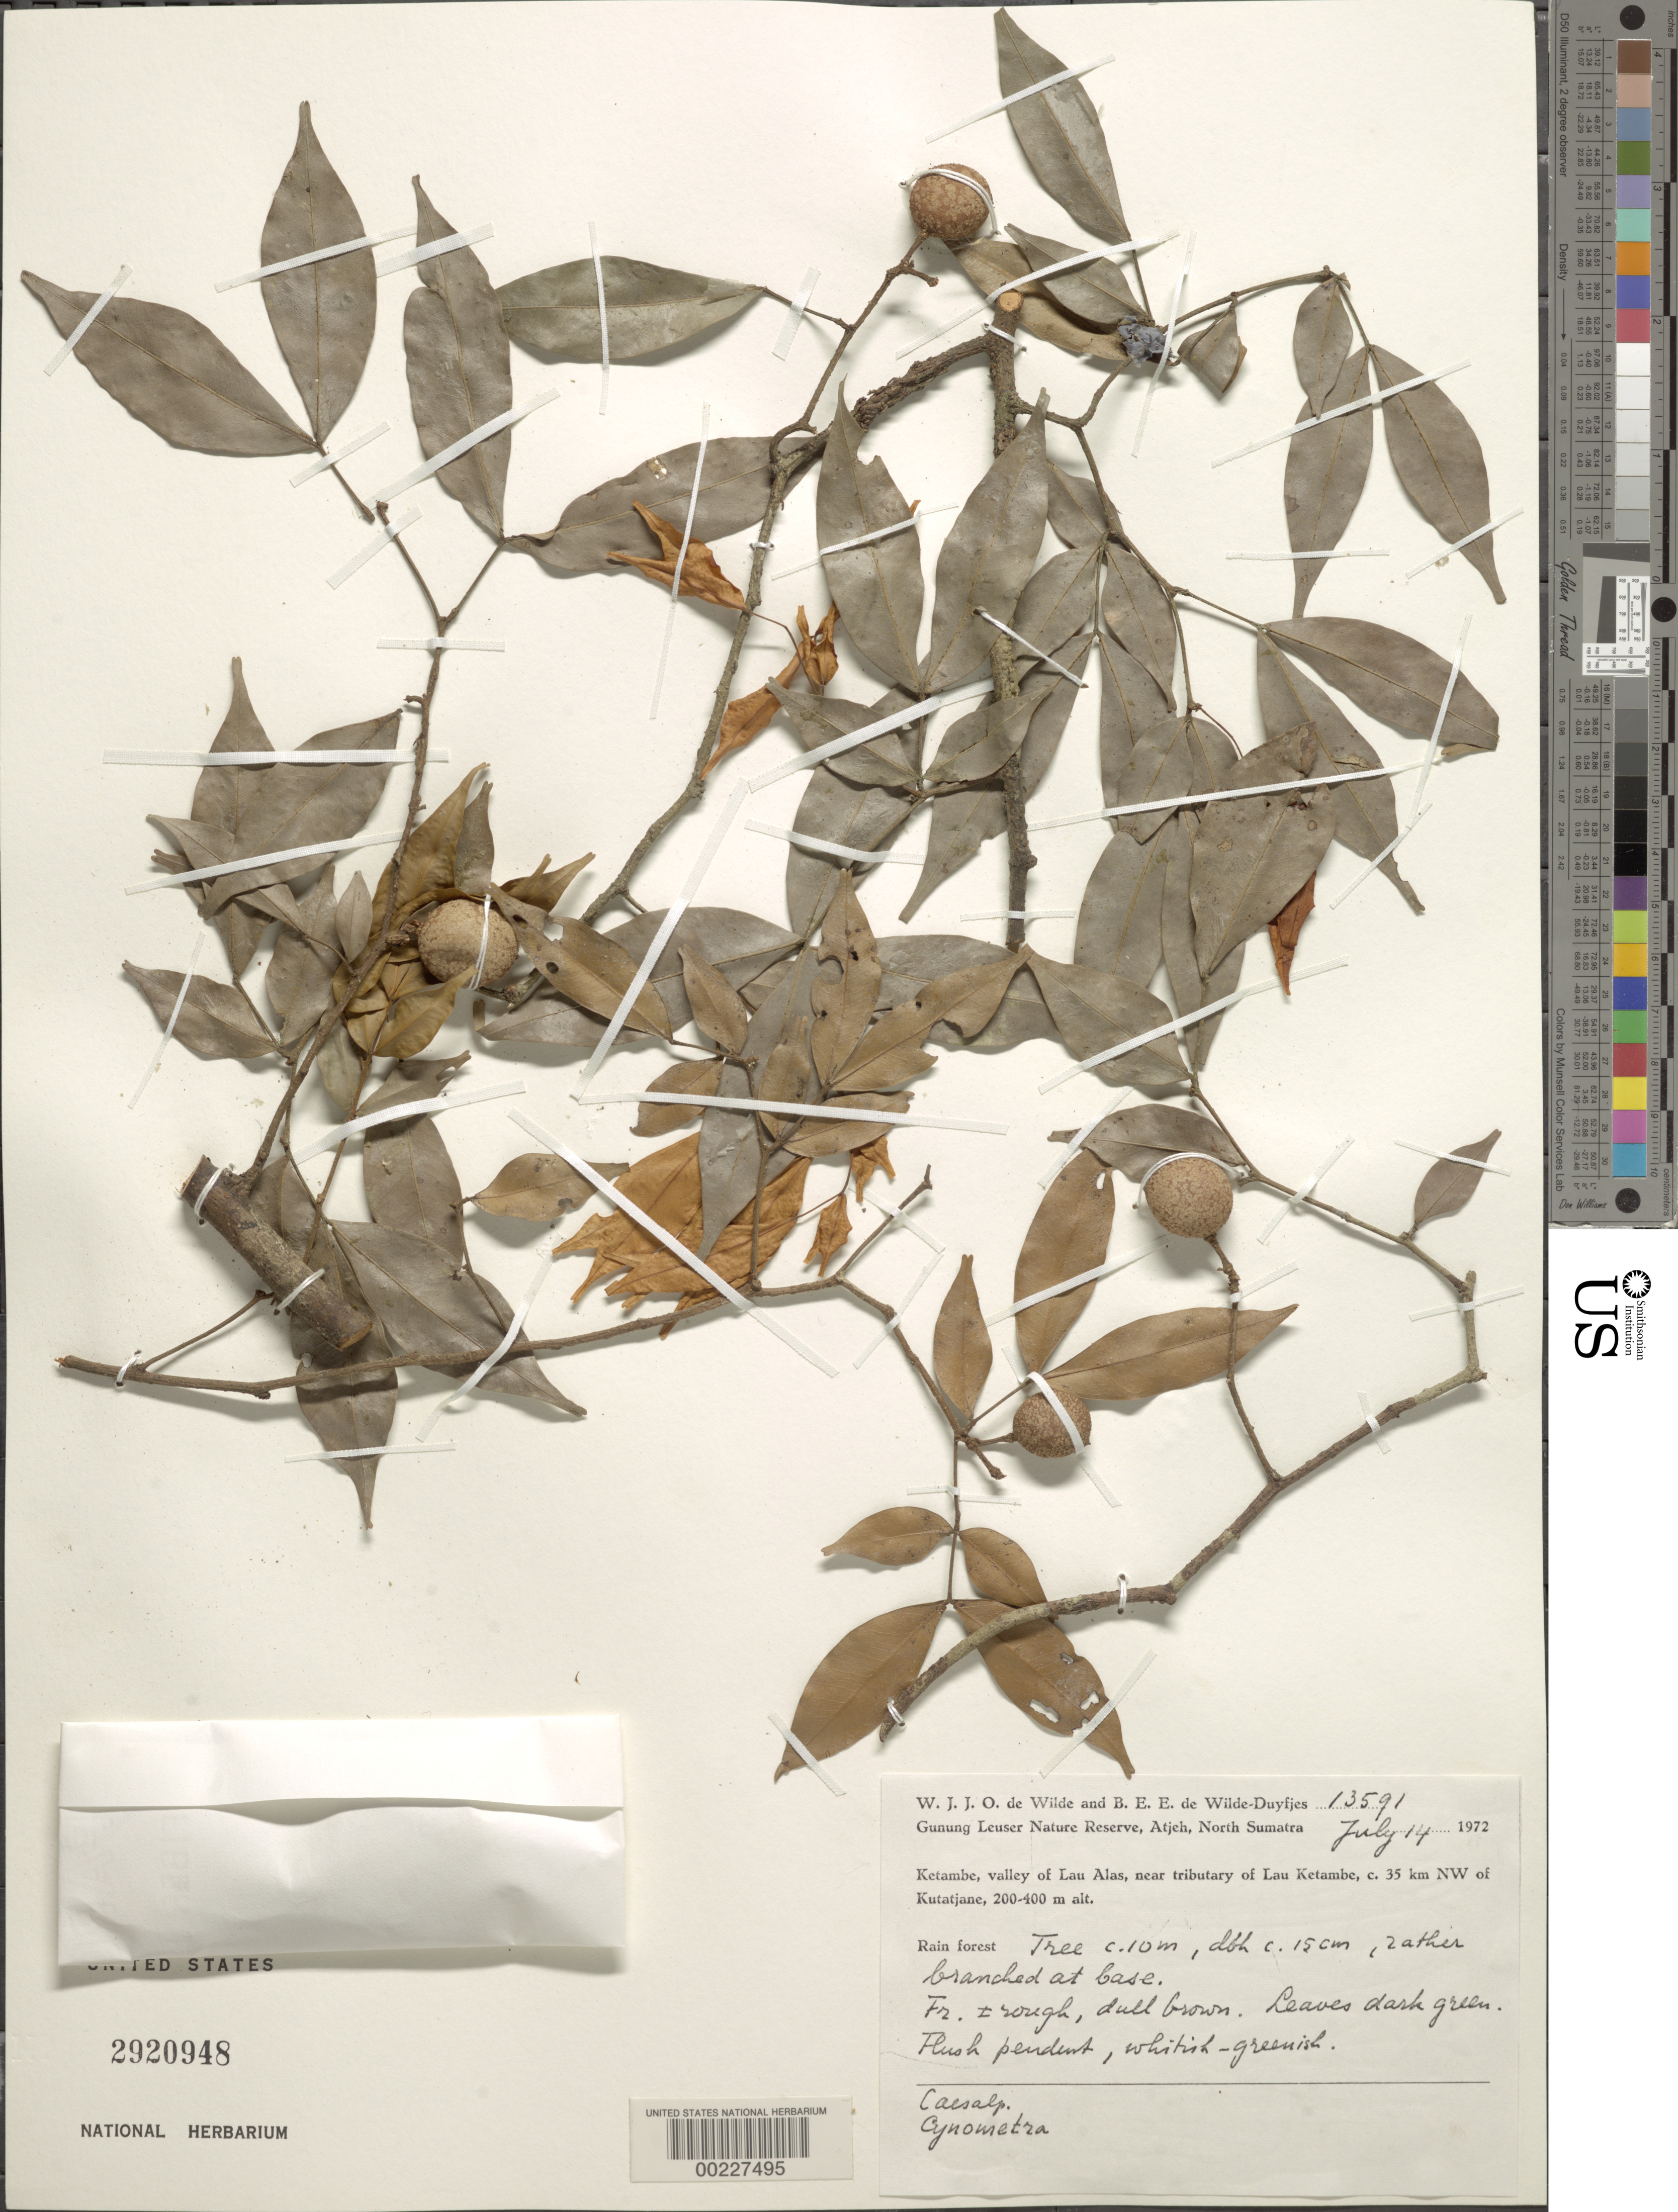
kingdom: Plantae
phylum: Tracheophyta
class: Magnoliopsida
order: Fabales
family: Fabaceae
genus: Cynometra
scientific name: Cynometra sp.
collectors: W. J. de Wilde & B. E. de Wilde-Duyfjes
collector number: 13591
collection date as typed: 14 Jul 1972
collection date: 1972-07-14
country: Indonesia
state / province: Sumatra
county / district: Sumatera Utara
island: Sumatra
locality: Ketambe; valley of lau alas, near tributary of lau ketambe, ca 35 km nw of kutatjane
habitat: Rain forest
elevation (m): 200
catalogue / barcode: US 2920948